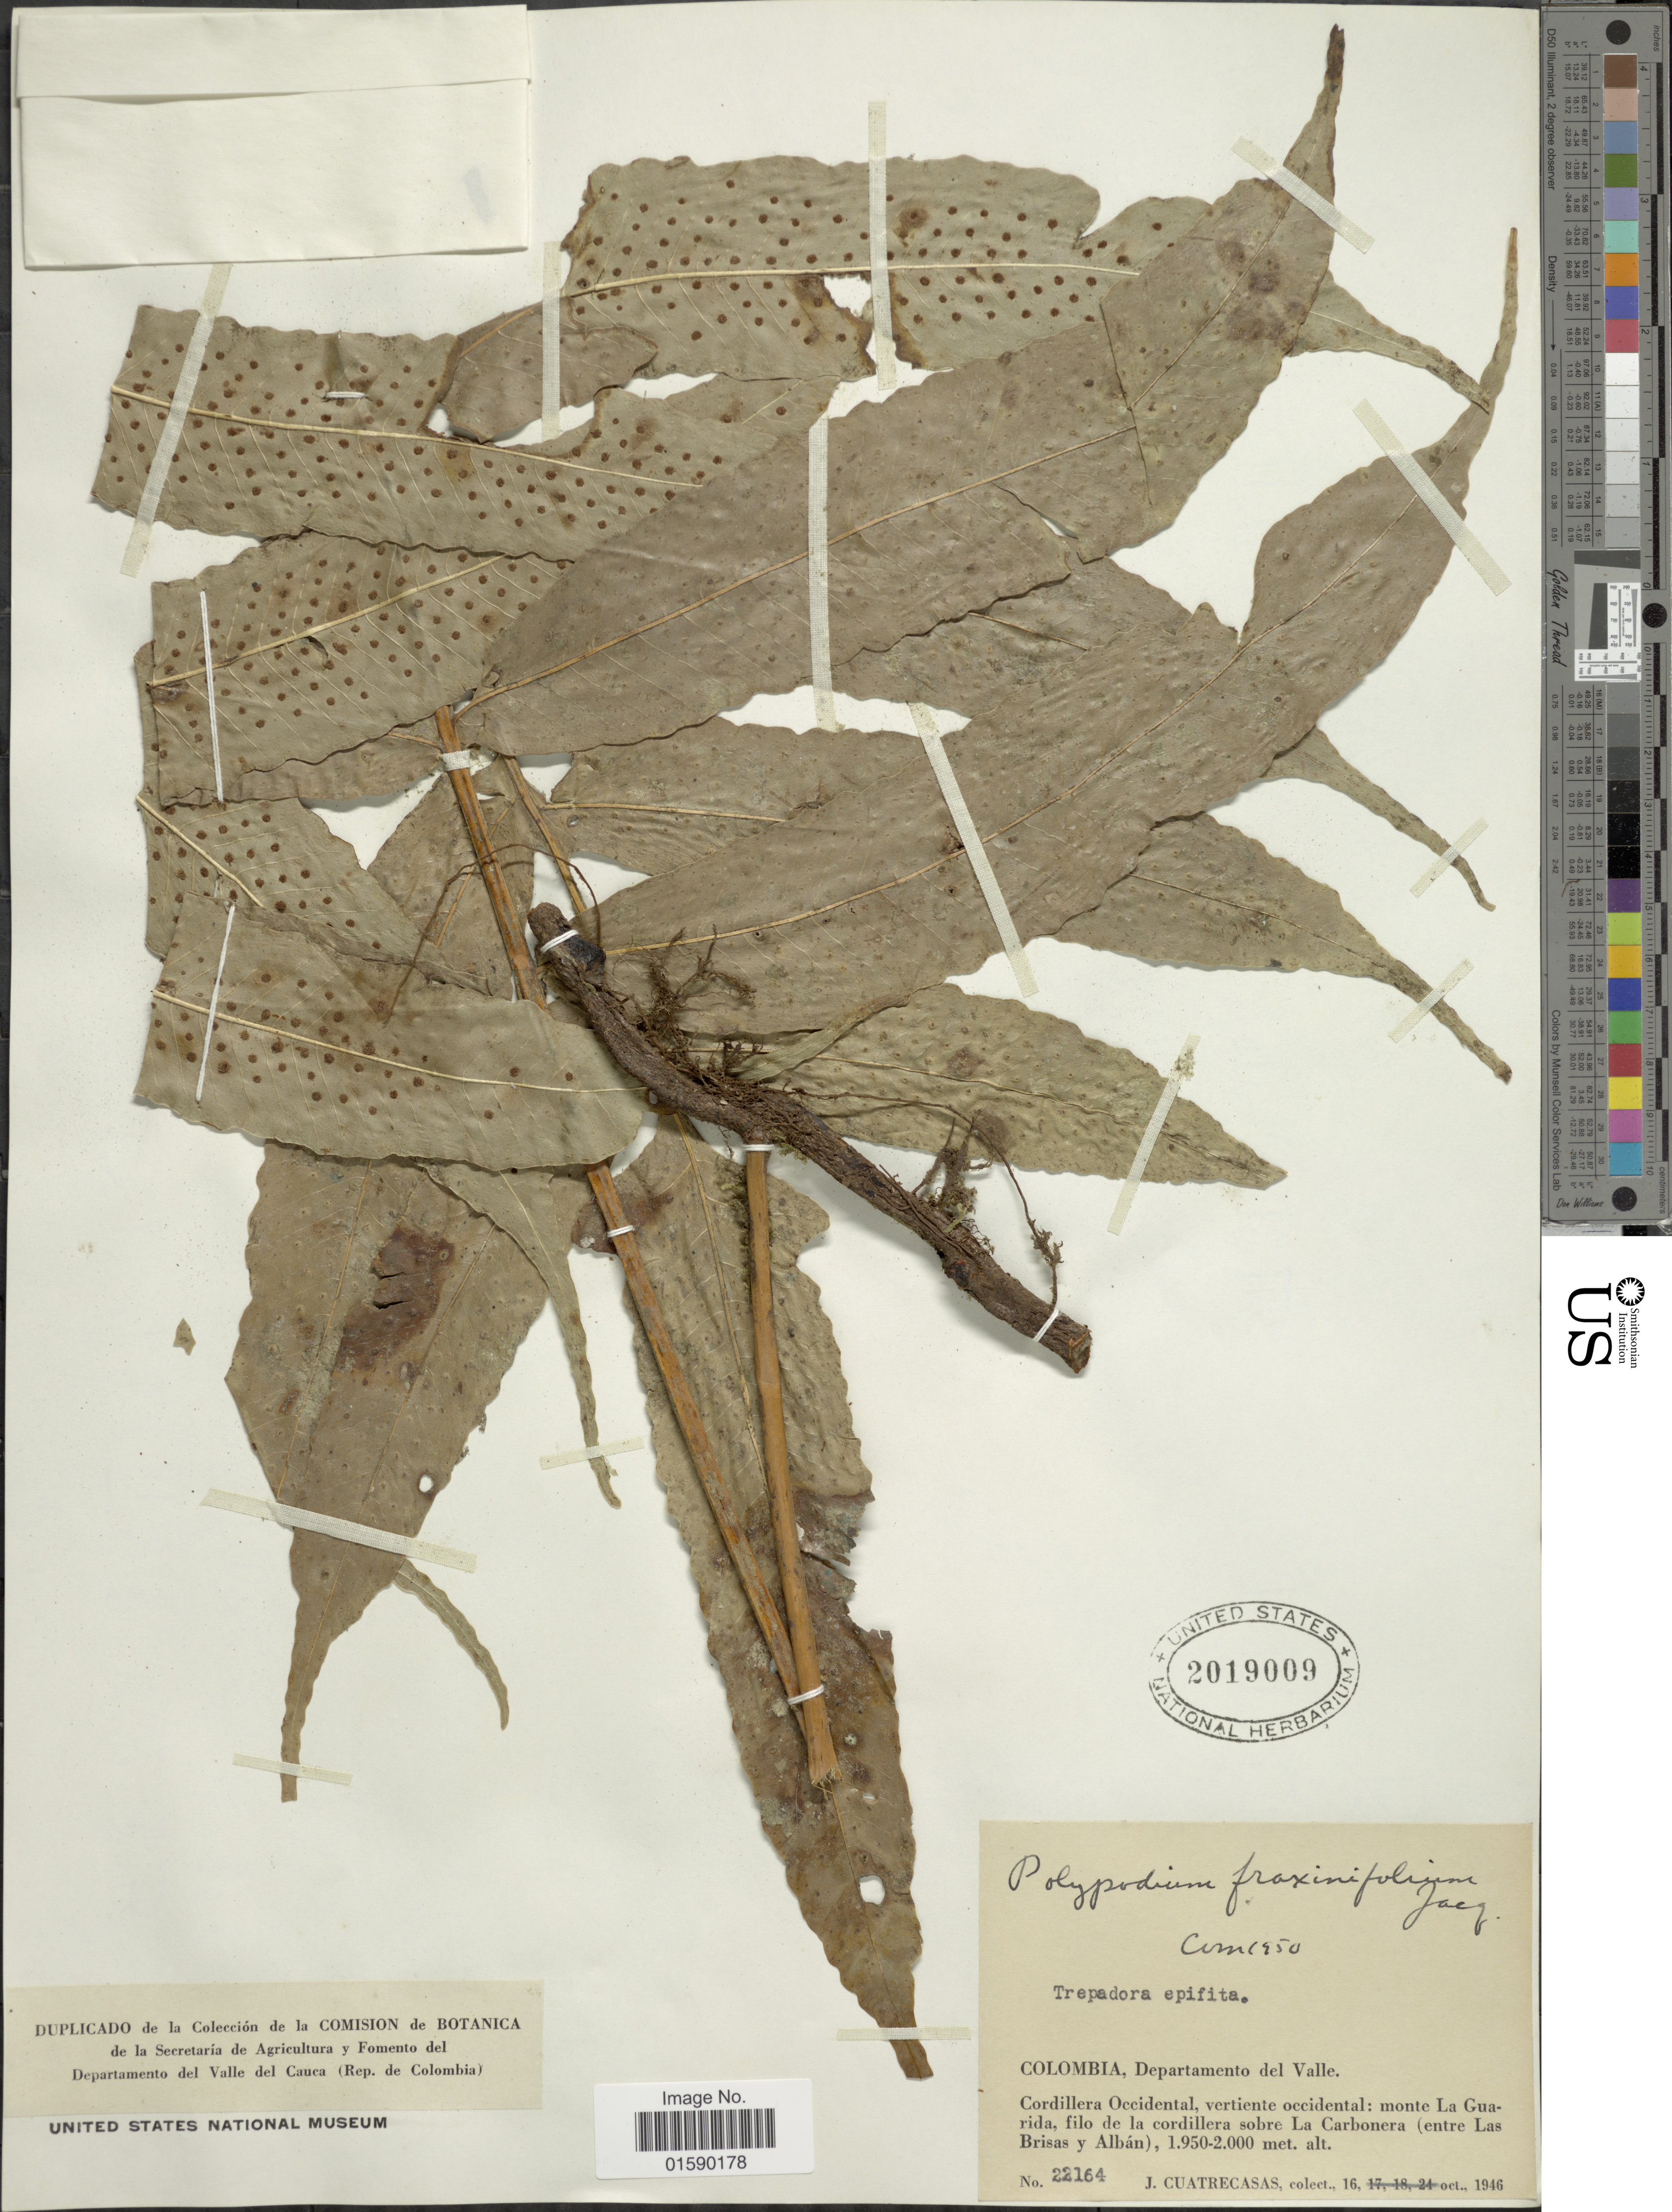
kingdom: Plantae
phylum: Tracheophyta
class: Polypodiopsida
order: Polypodiales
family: Polypodiaceae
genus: Aglaomorpha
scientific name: Aglaomorpha heraclea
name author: (Kunze) Copel.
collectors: J. Cuatrecasas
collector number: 22164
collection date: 1946-10-16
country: Colombia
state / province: Valle del Cauca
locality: Colombia, Departemento del Valle. Cordillera Occidental, vertiente occidental: monte La Guarida, filo de la cordillera sobre La Carbonera (entre Las Brisas y Alban).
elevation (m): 1950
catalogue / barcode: US 2019009